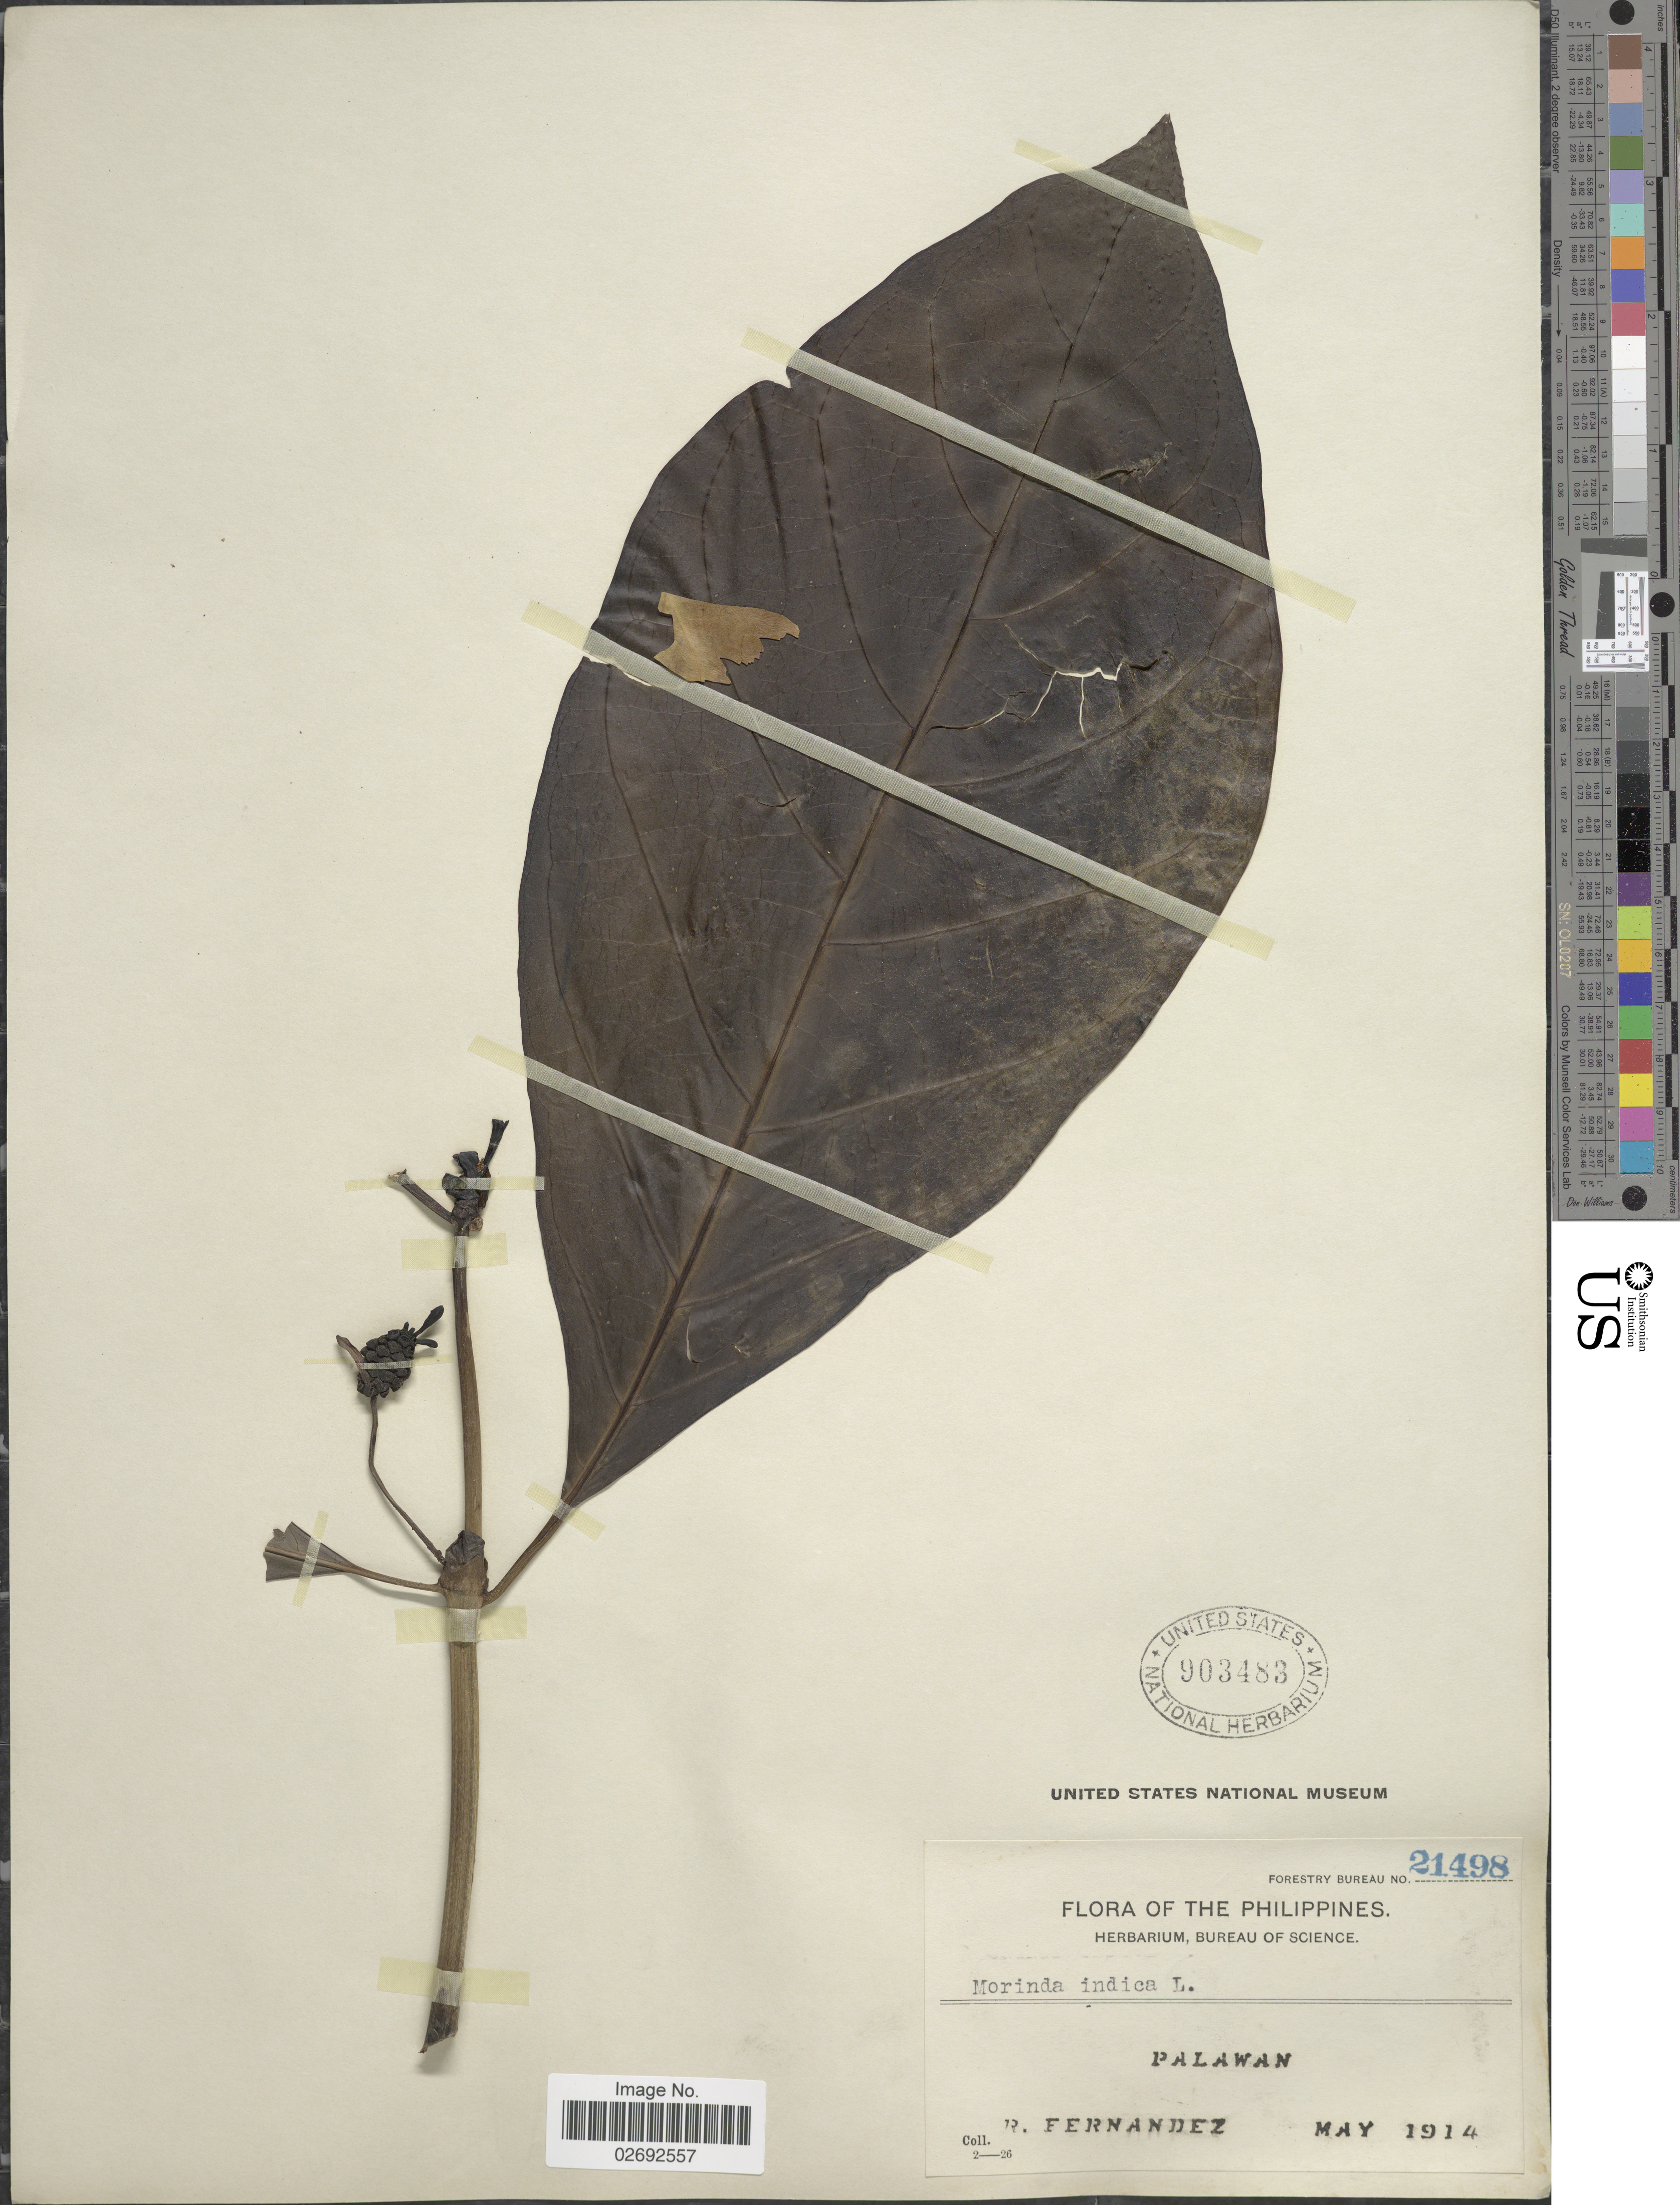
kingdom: Plantae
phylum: Tracheophyta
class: Magnoliopsida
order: Gentianales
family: Rubiaceae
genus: Morinda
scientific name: Morinda citrifolia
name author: L.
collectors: R. Fernandez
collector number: Forestry Bureau 21498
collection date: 1914-05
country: Philippines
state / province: Mimaropa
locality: Palawan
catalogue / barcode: US 903483